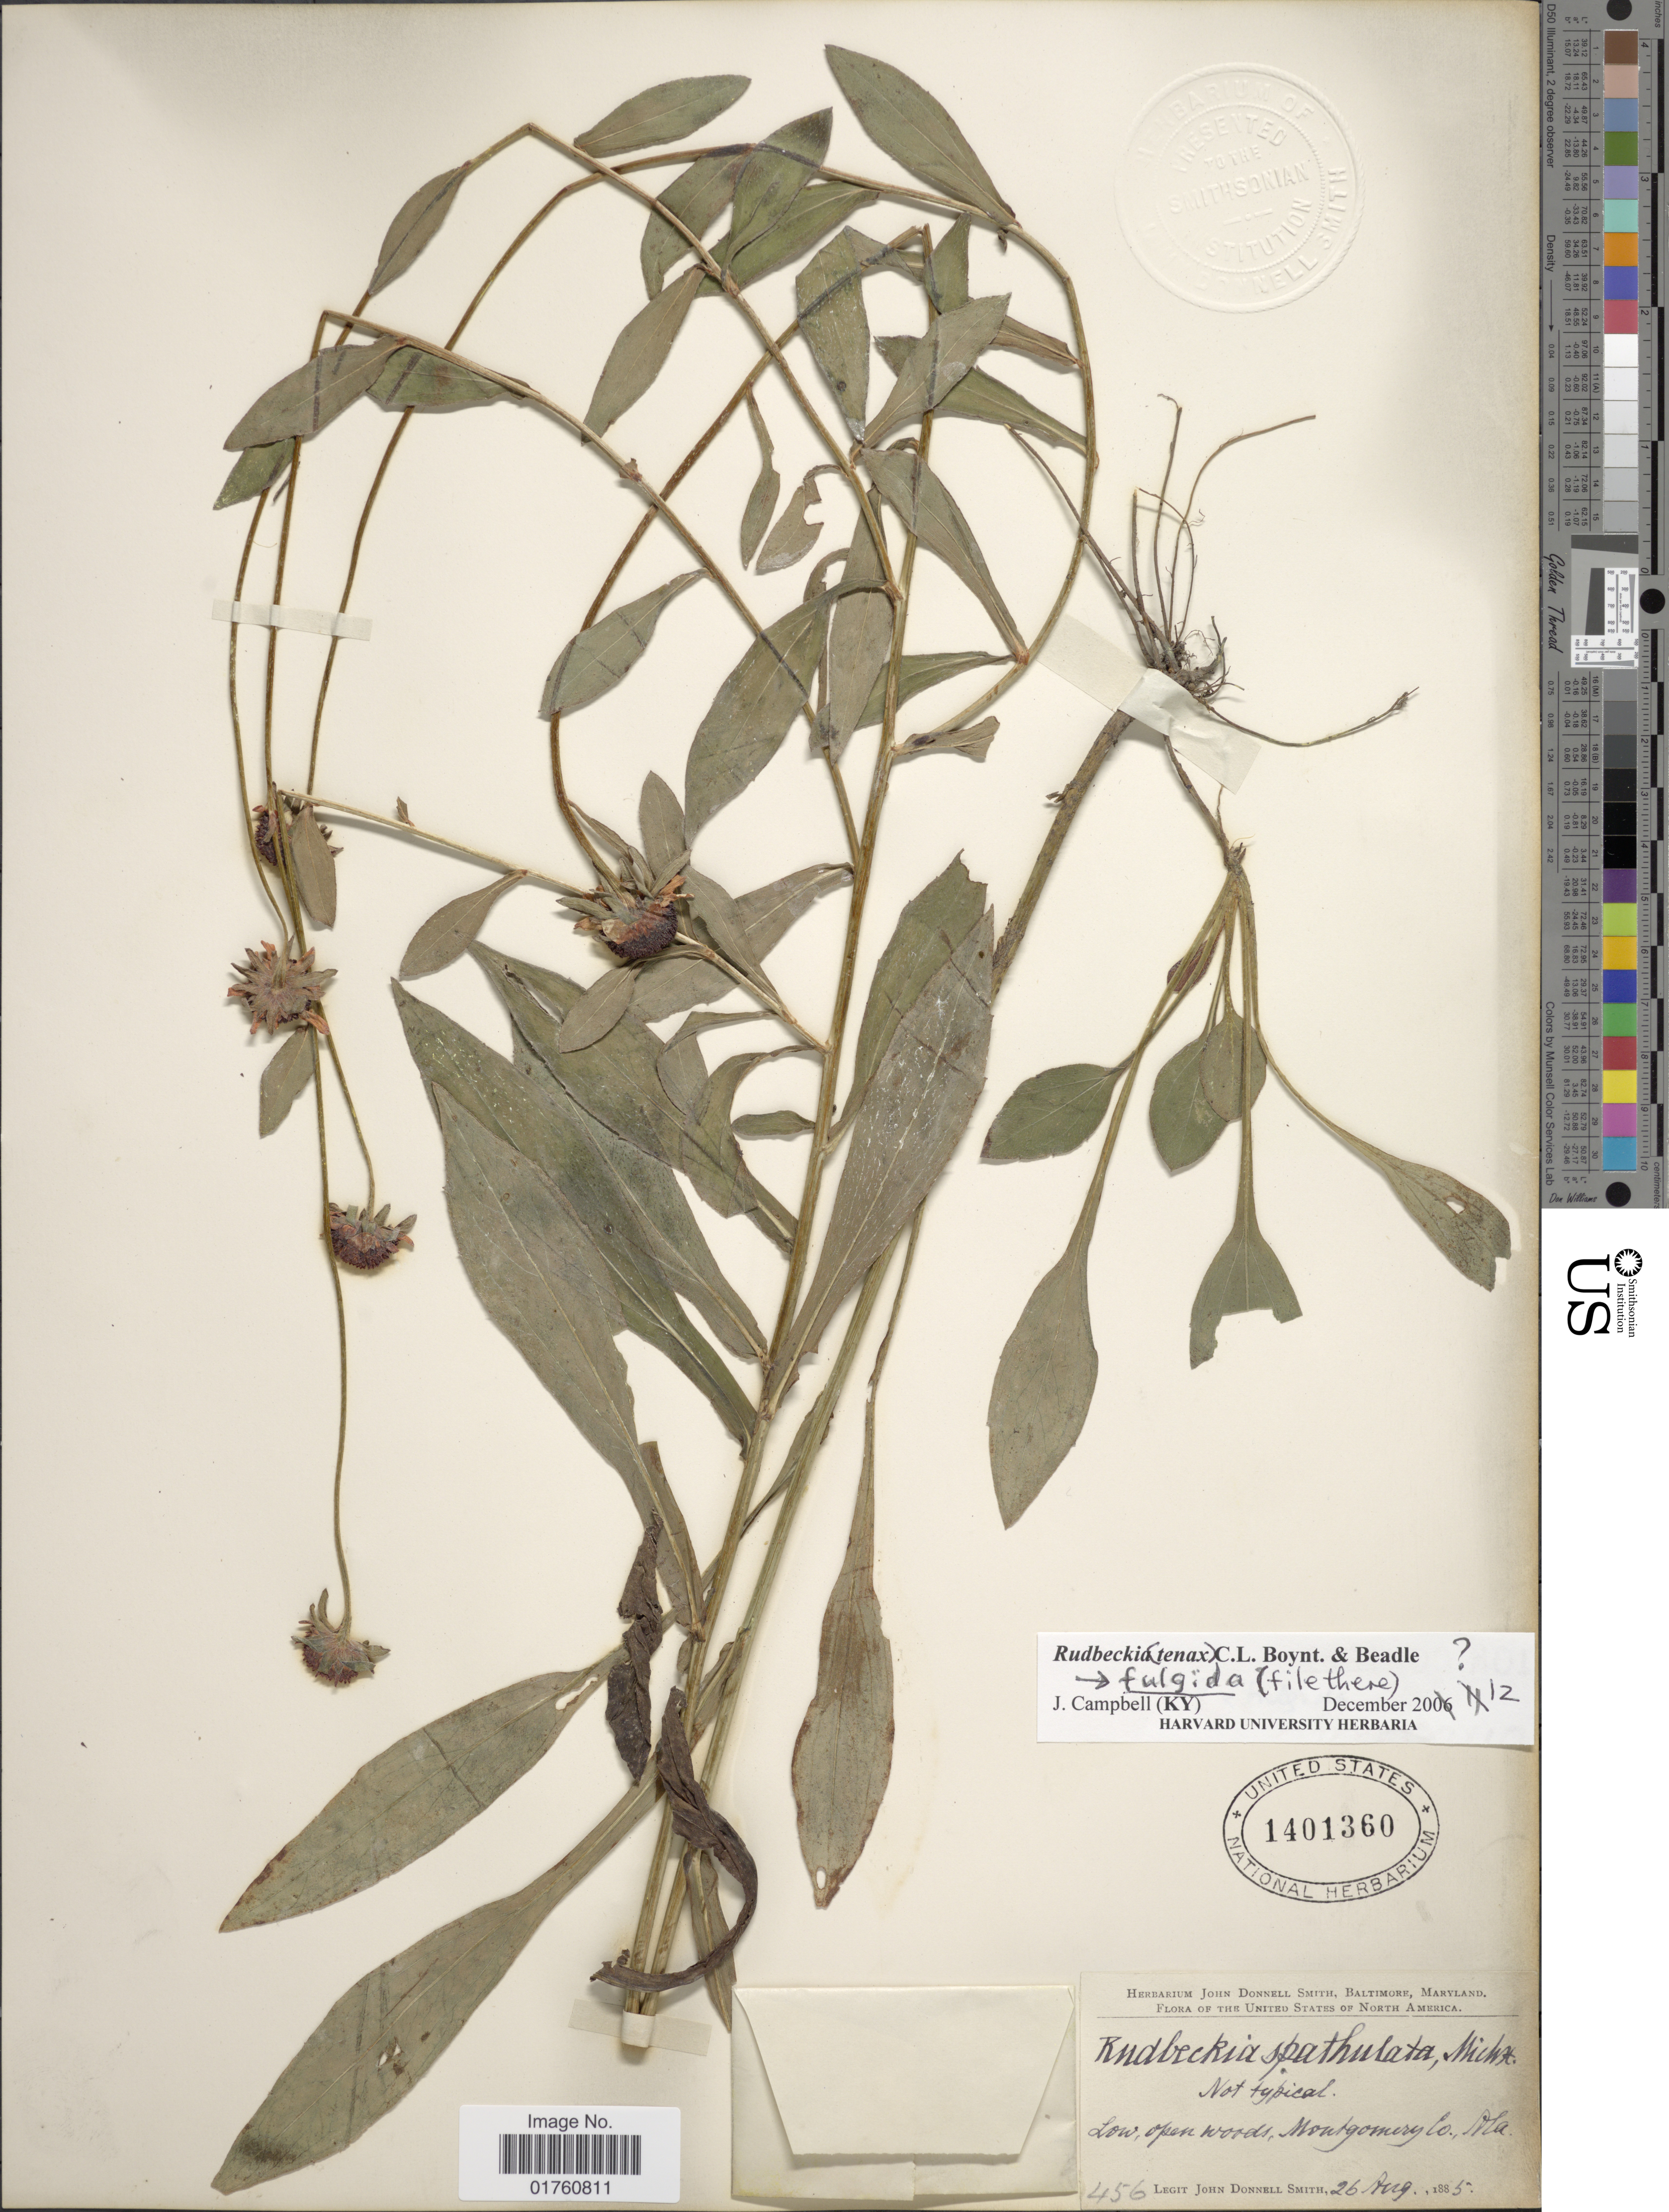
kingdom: Plantae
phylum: Tracheophyta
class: Magnoliopsida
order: Asterales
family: Asteraceae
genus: Rudbeckia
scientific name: Rudbeckia fulgida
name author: Aiton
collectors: J. Donnell Smith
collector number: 456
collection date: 1885-08-26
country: United States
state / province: Alabama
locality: The United States of North America, Low, open woods, Montgomery Co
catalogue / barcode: US 1401360